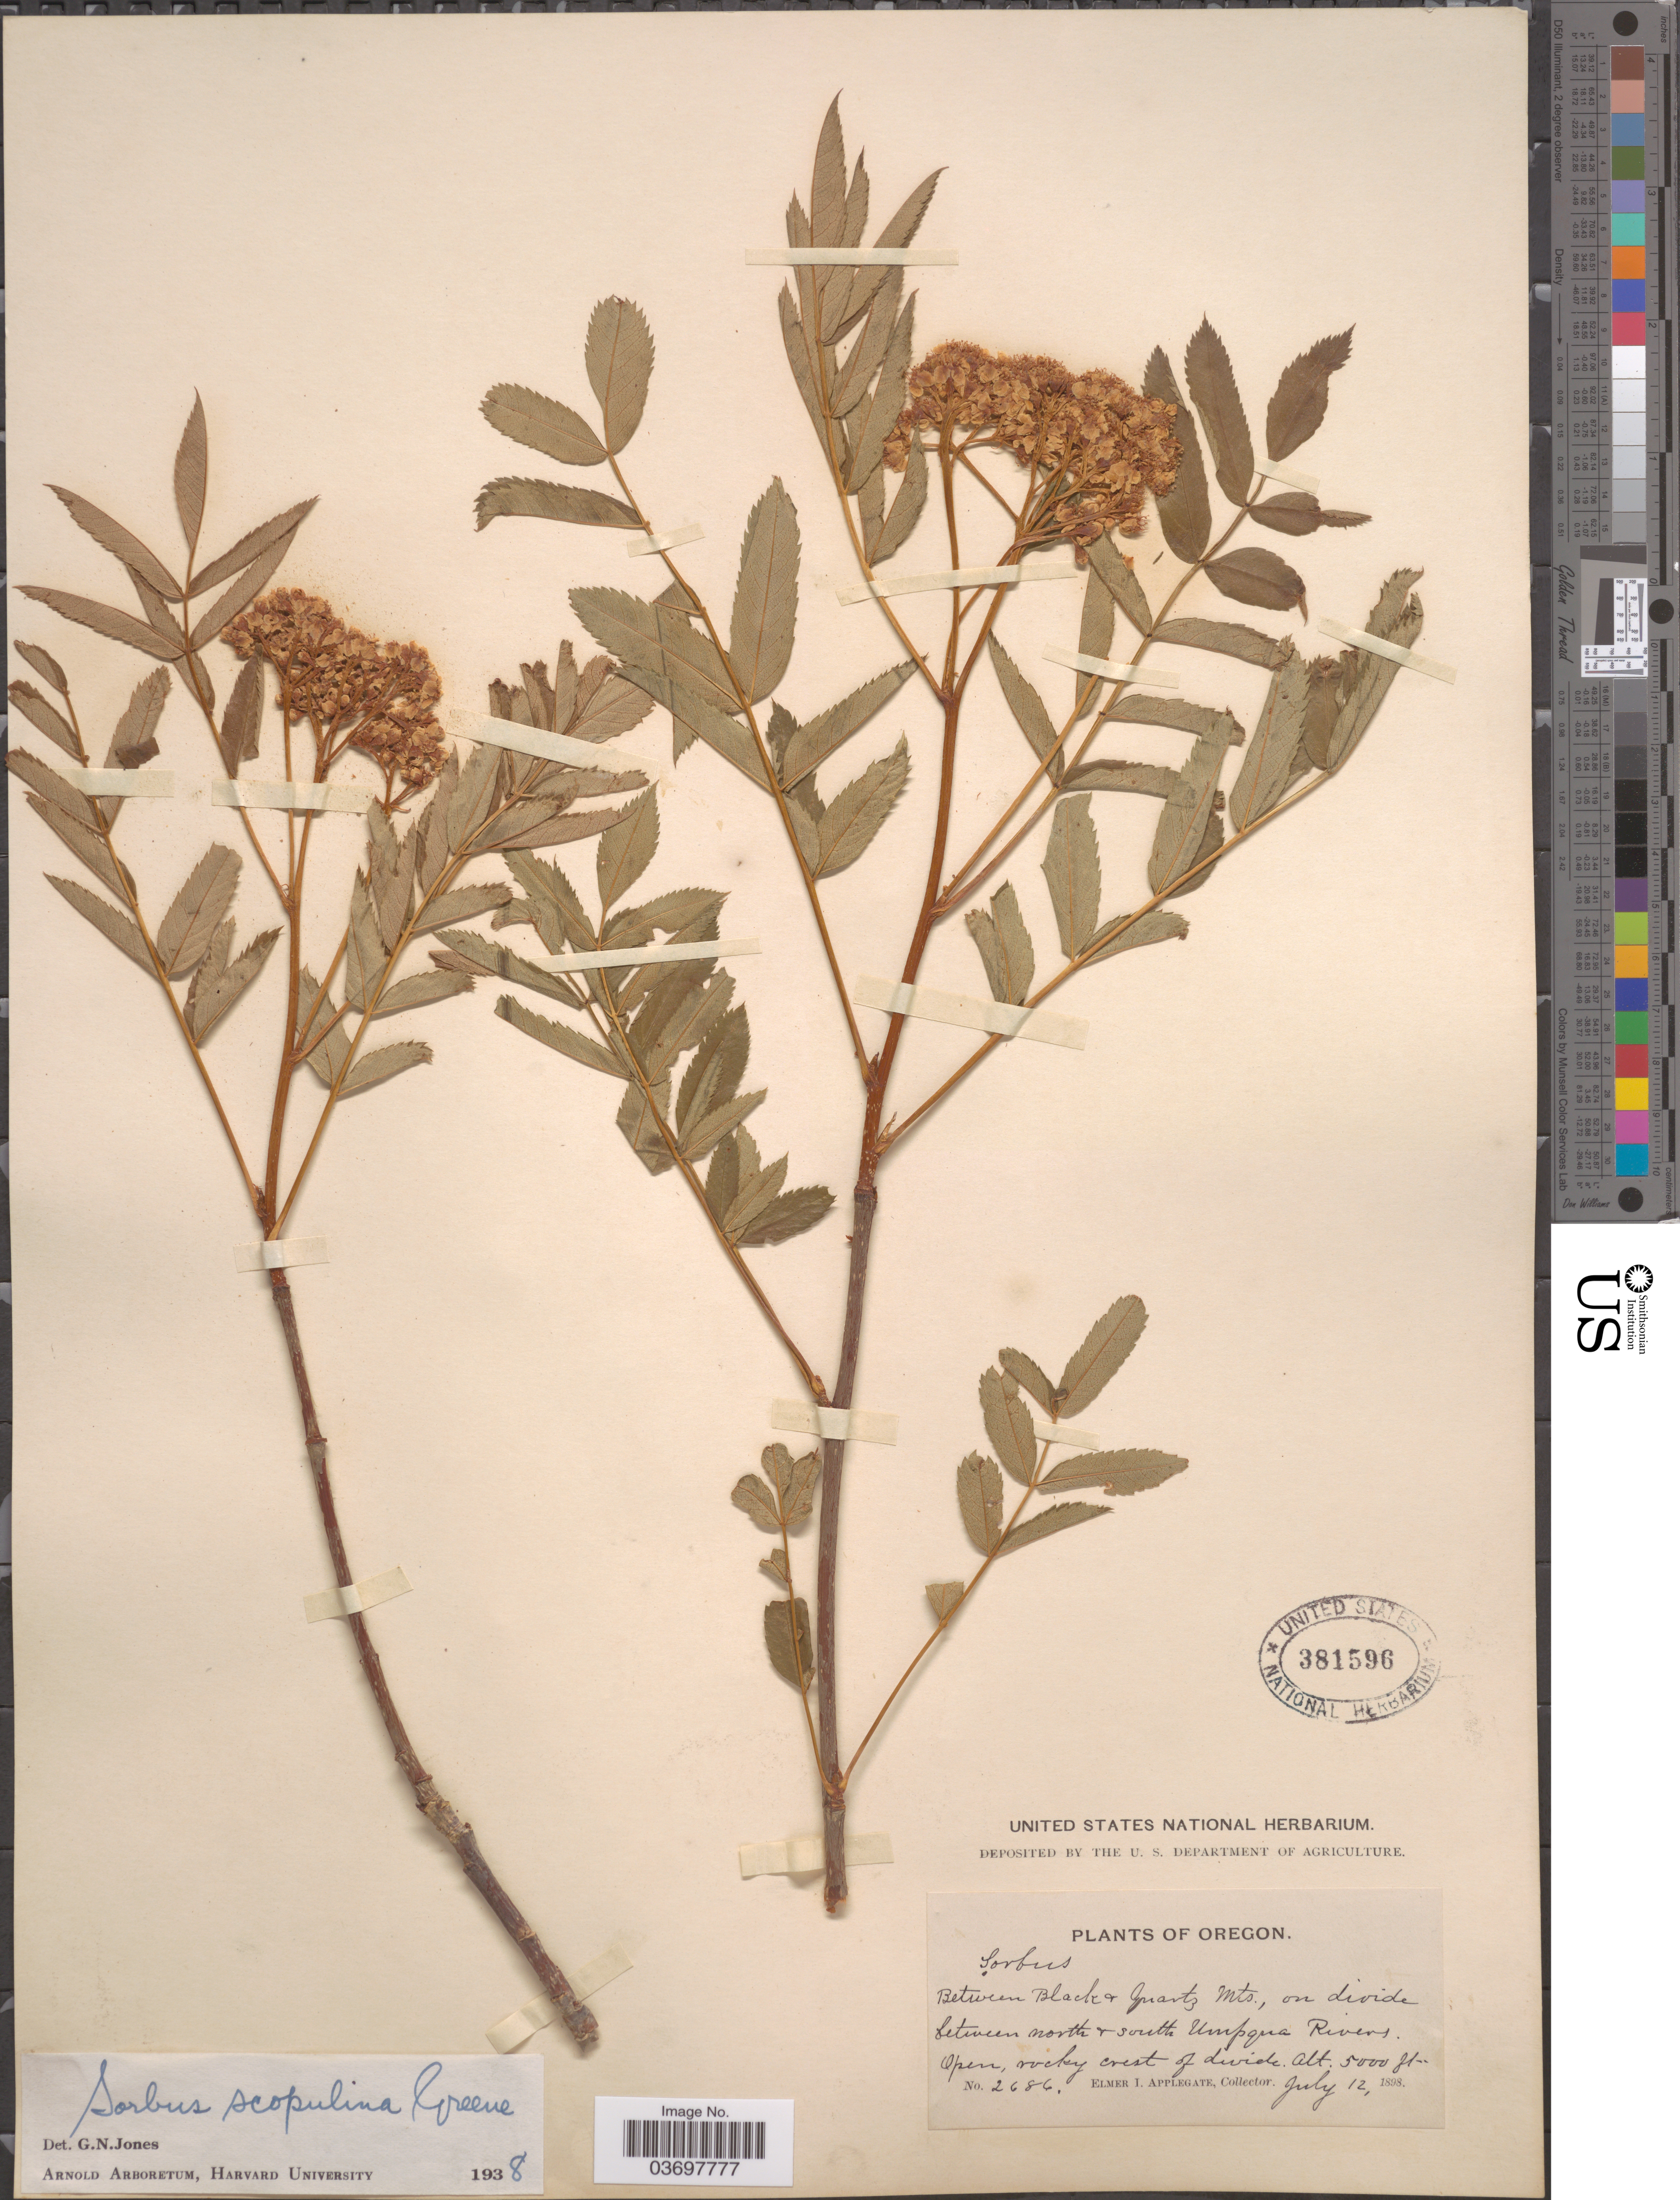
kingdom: Plantae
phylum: Tracheophyta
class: Magnoliopsida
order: Rosales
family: Rosaceae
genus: Sorbus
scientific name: Sorbus scopulina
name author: Greene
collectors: E. I. Applegate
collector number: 2686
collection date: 1898-07-12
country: United States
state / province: Oregon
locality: Between Black & Quartz Mts., on divide between north & south Umpqua Rivers. Open, rocky crest of divide.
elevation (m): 1524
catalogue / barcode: US 381596